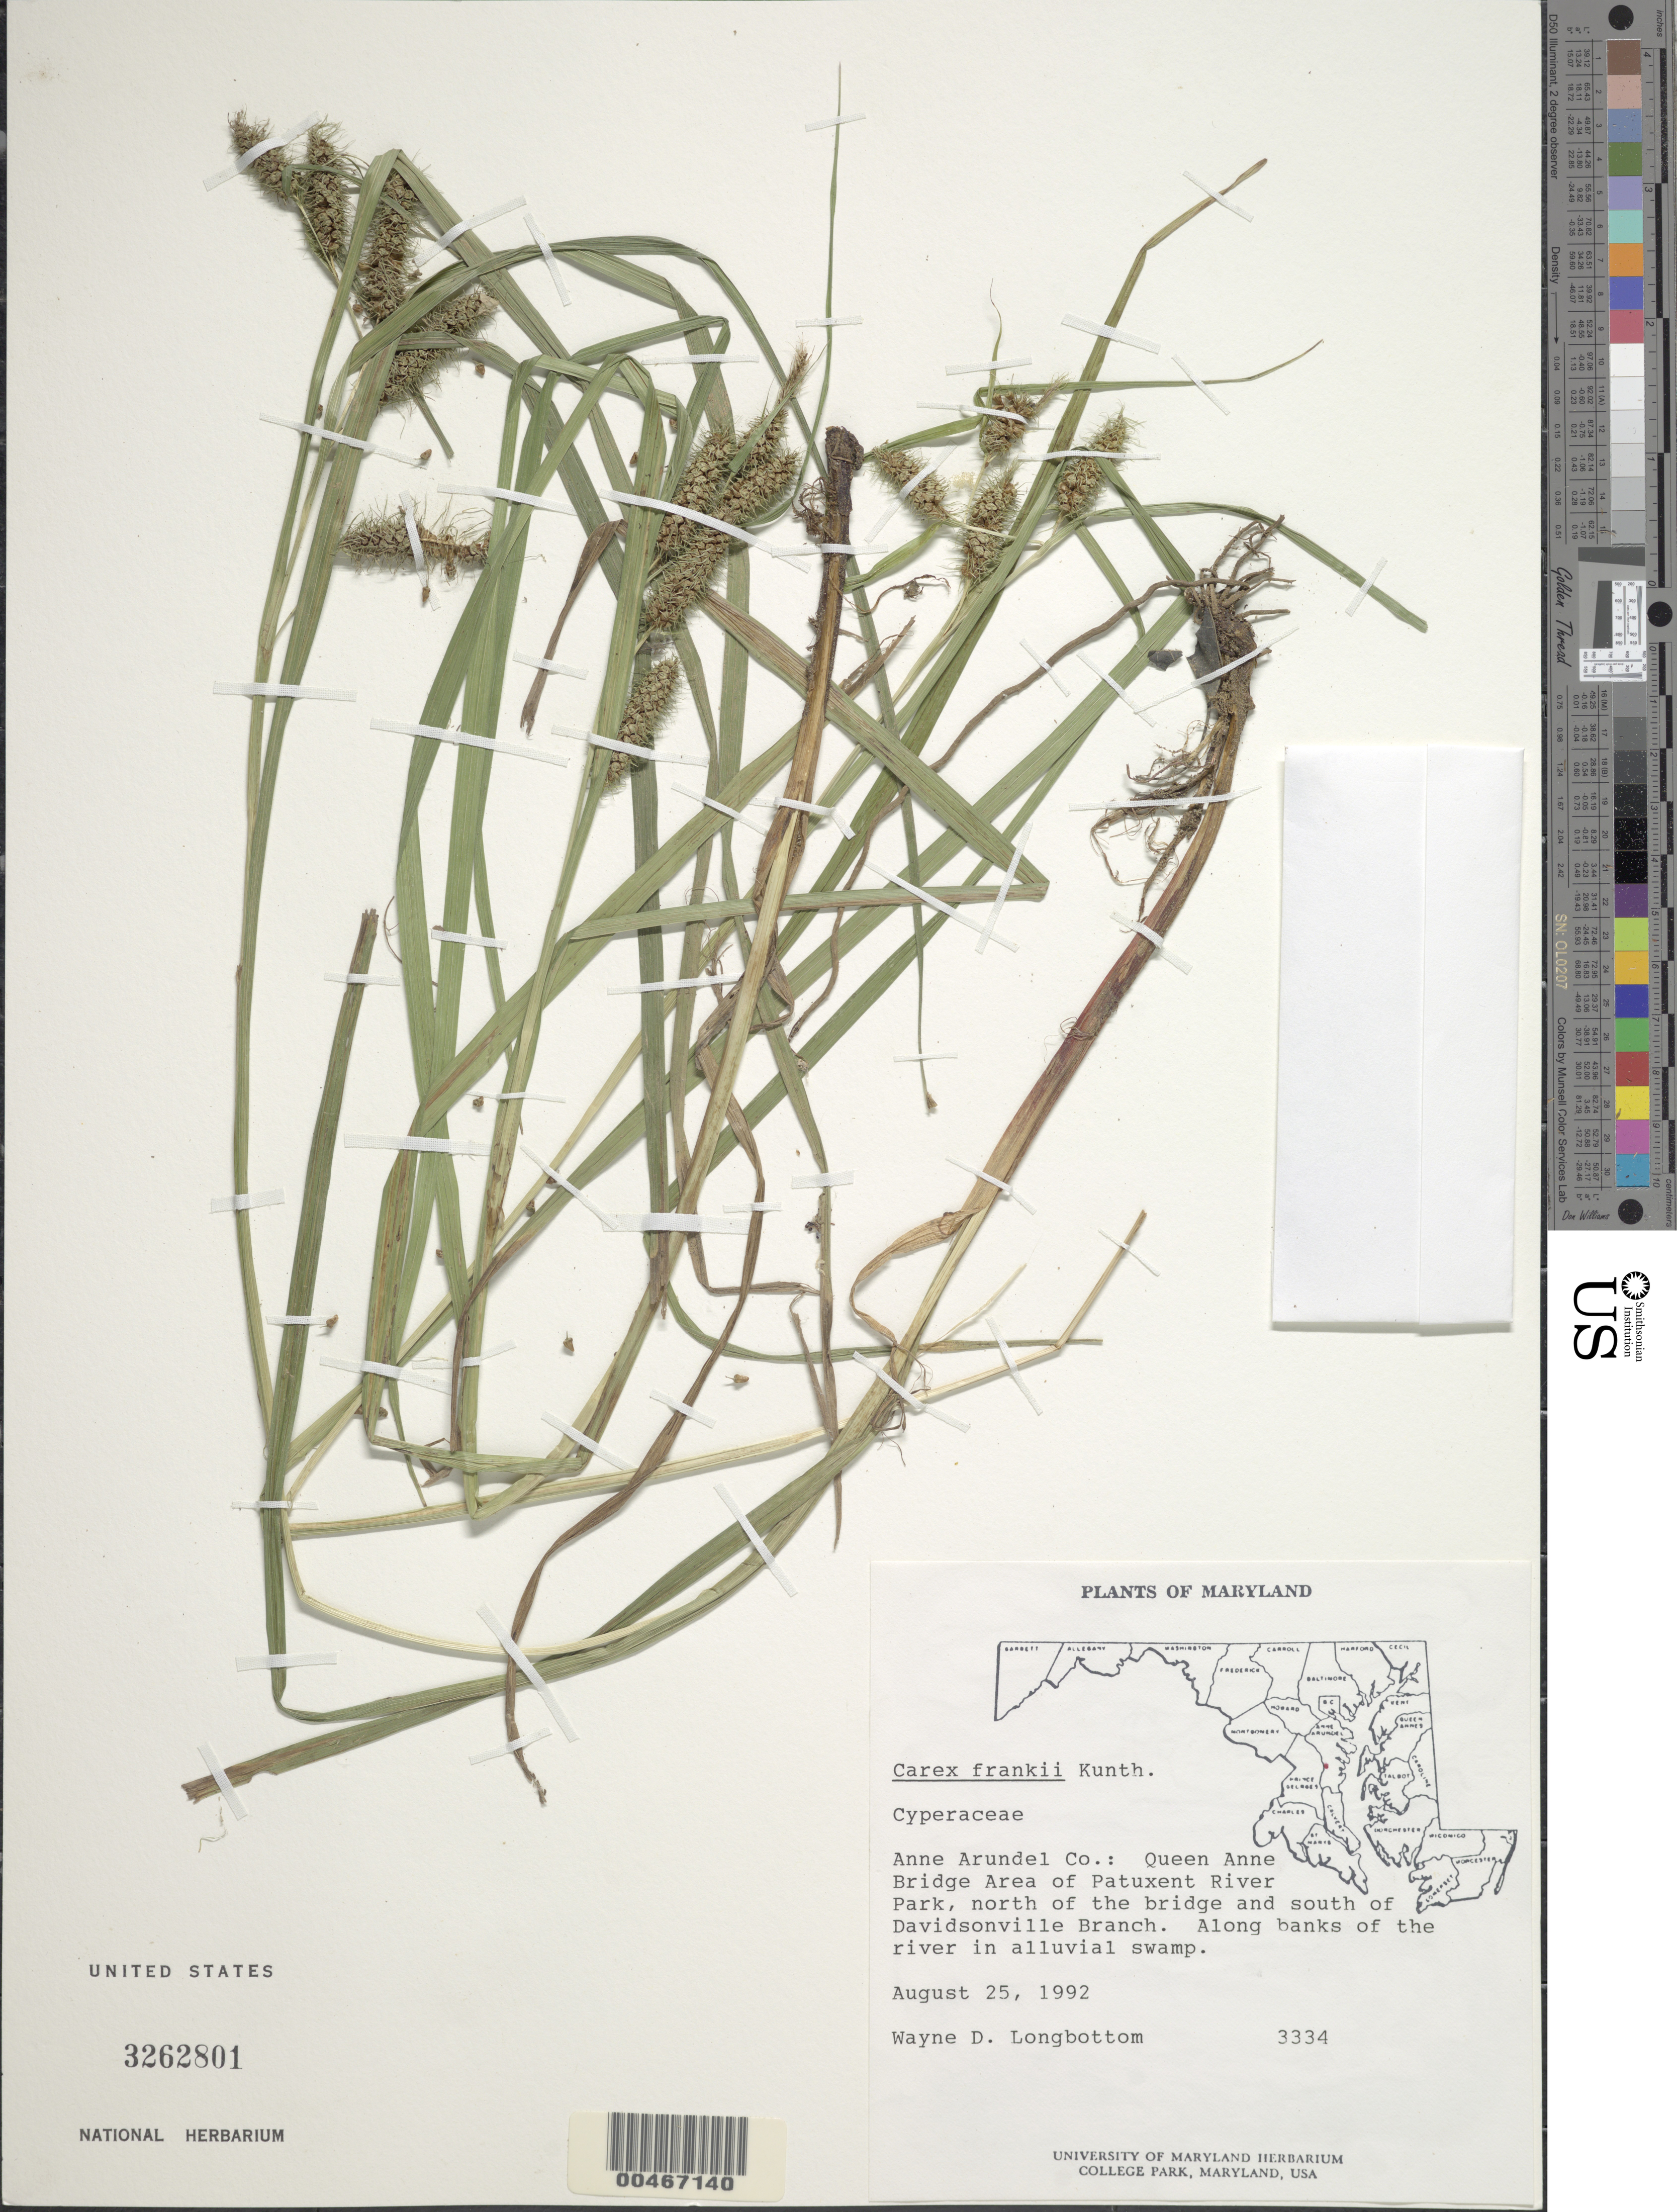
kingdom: Plantae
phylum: Tracheophyta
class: Liliopsida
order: Poales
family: Cyperaceae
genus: Carex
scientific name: Carex frankii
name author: Kunth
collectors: W. D. Longbottom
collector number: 3334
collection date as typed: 25 Aug 1992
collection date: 1992-08-25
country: United States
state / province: Maryland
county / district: Anne Arundel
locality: Queen Anne Bridge area of Patuxent River Park, S of Davidsonville Branch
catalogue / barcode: US 3262801